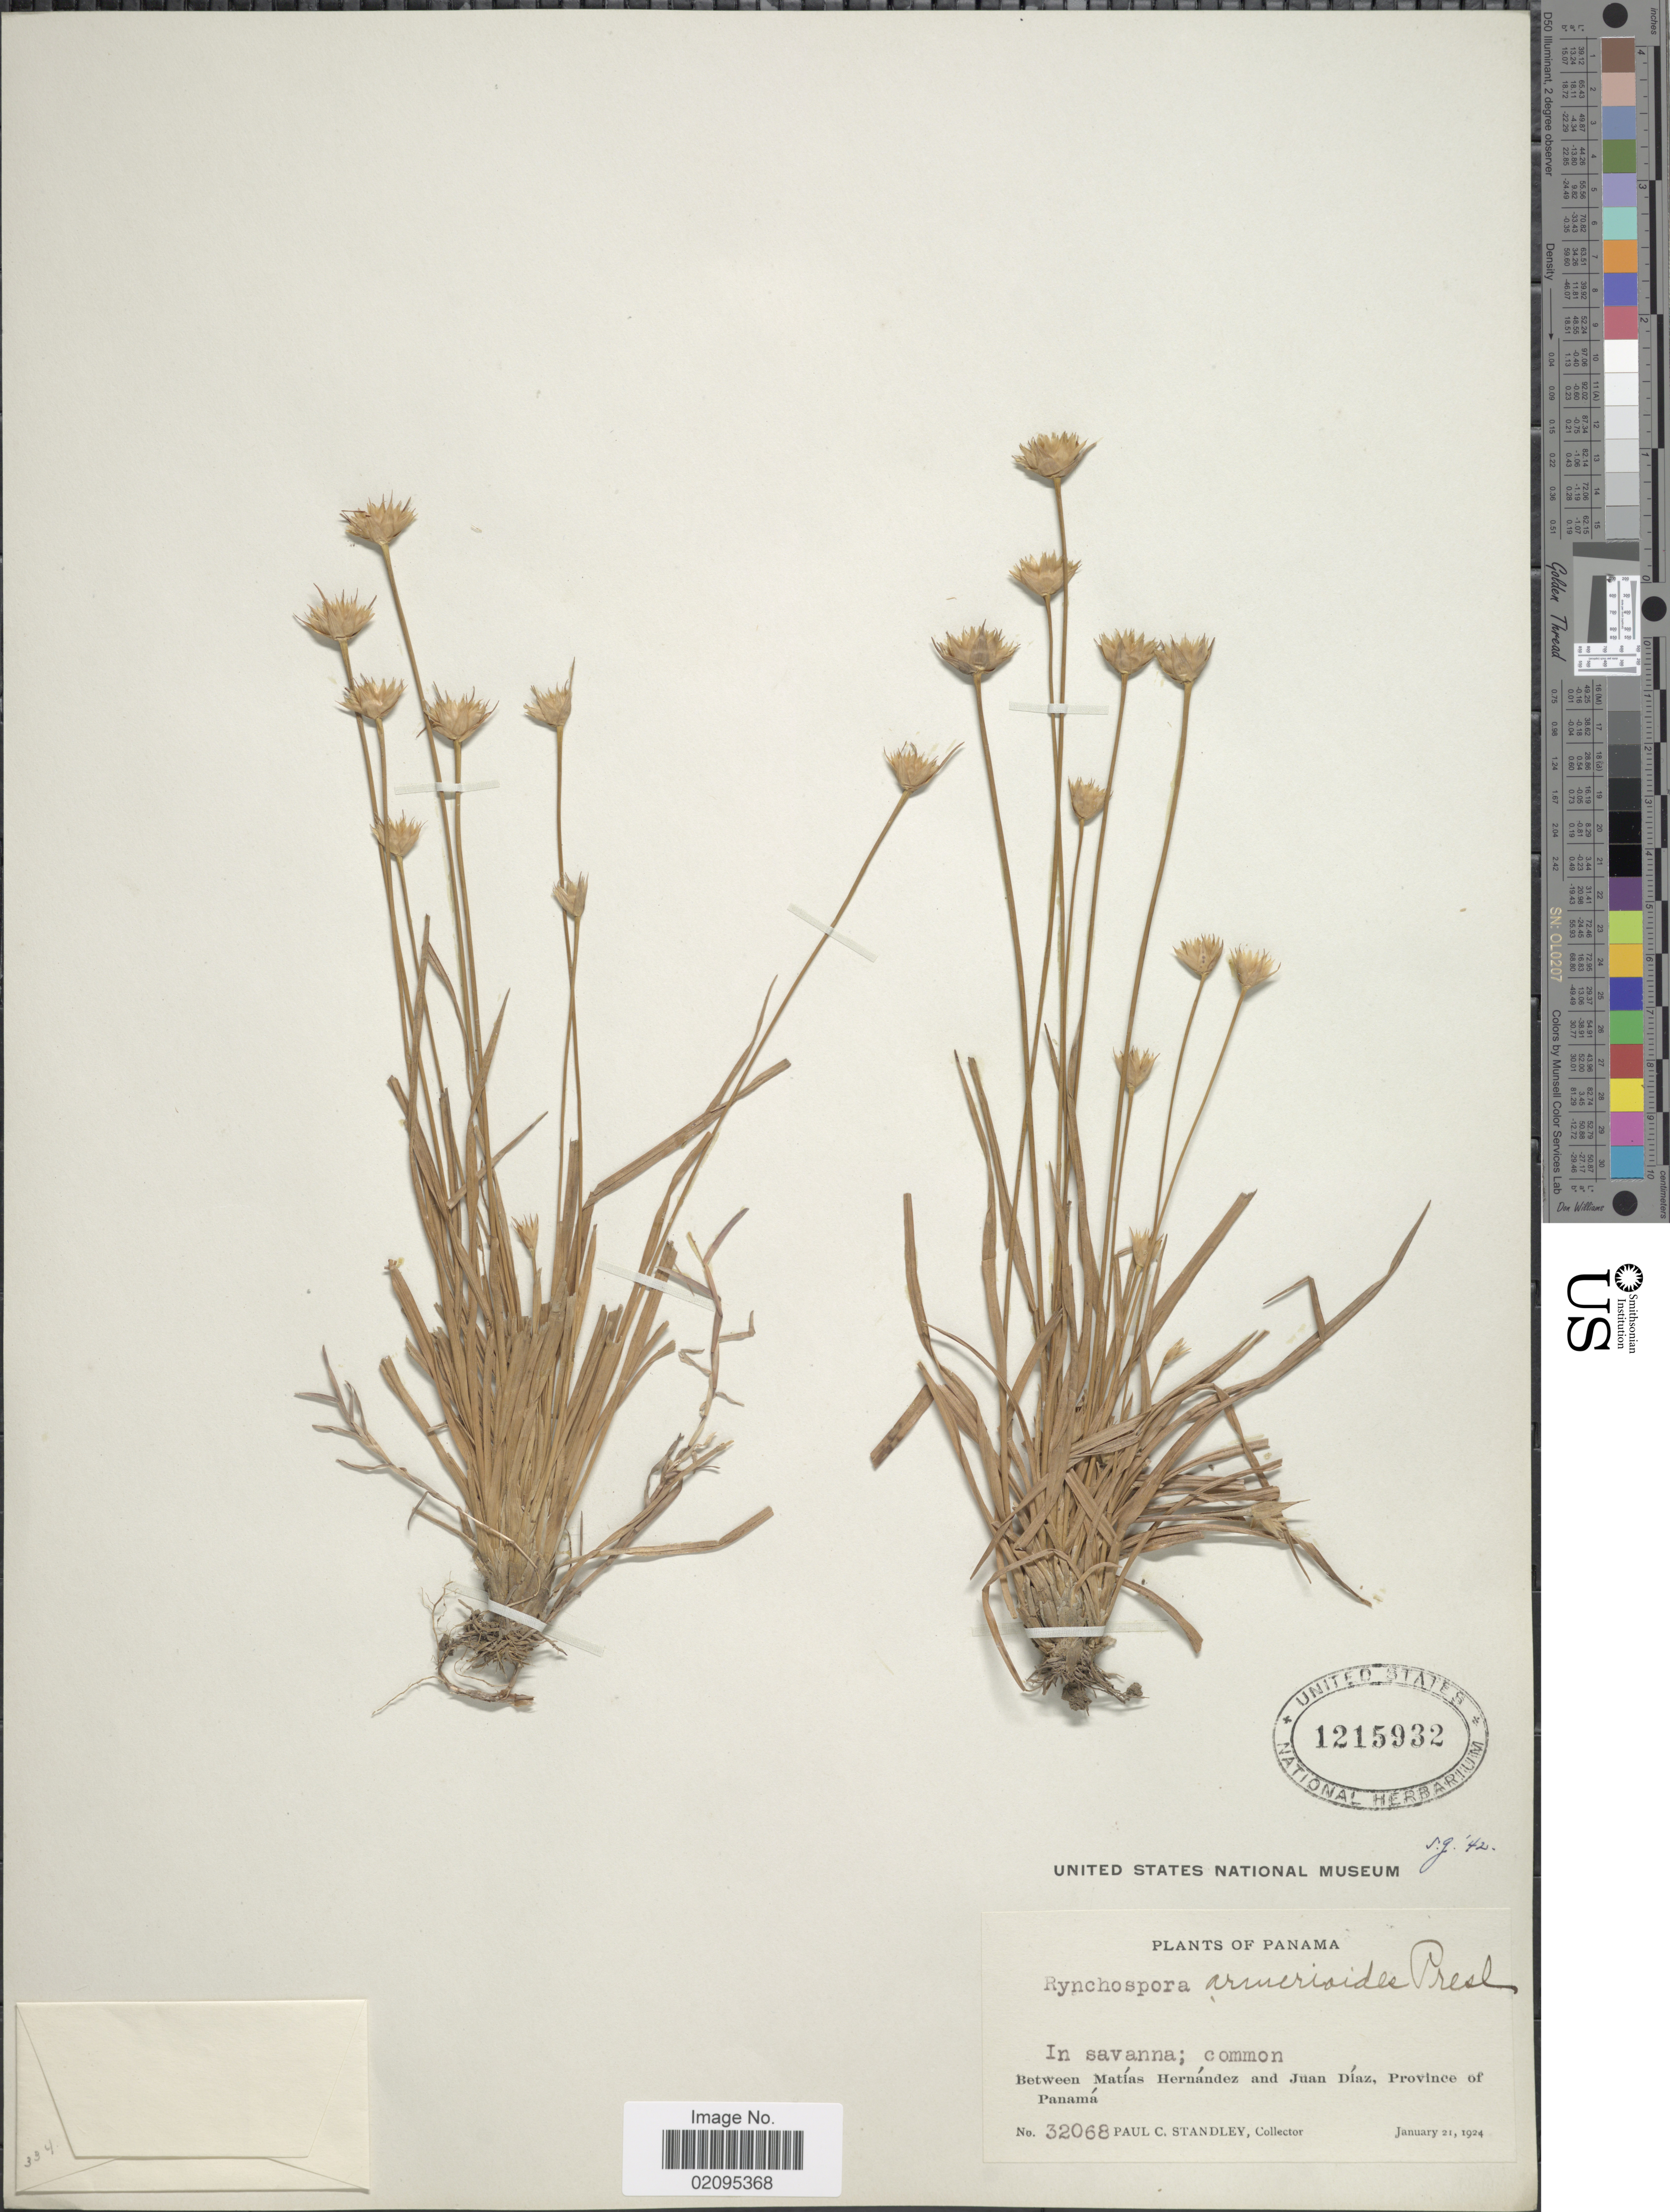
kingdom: Plantae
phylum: Tracheophyta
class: Liliopsida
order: Poales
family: Cyperaceae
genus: Rhynchospora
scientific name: Rhynchospora armerioides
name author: J. Presl & C. Presl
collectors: P. C. Standley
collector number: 32068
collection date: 1924-01-21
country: Panama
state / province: Panamá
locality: In savanna, between Matias Hernandez and Juan Diaz.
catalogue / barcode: US 1215932